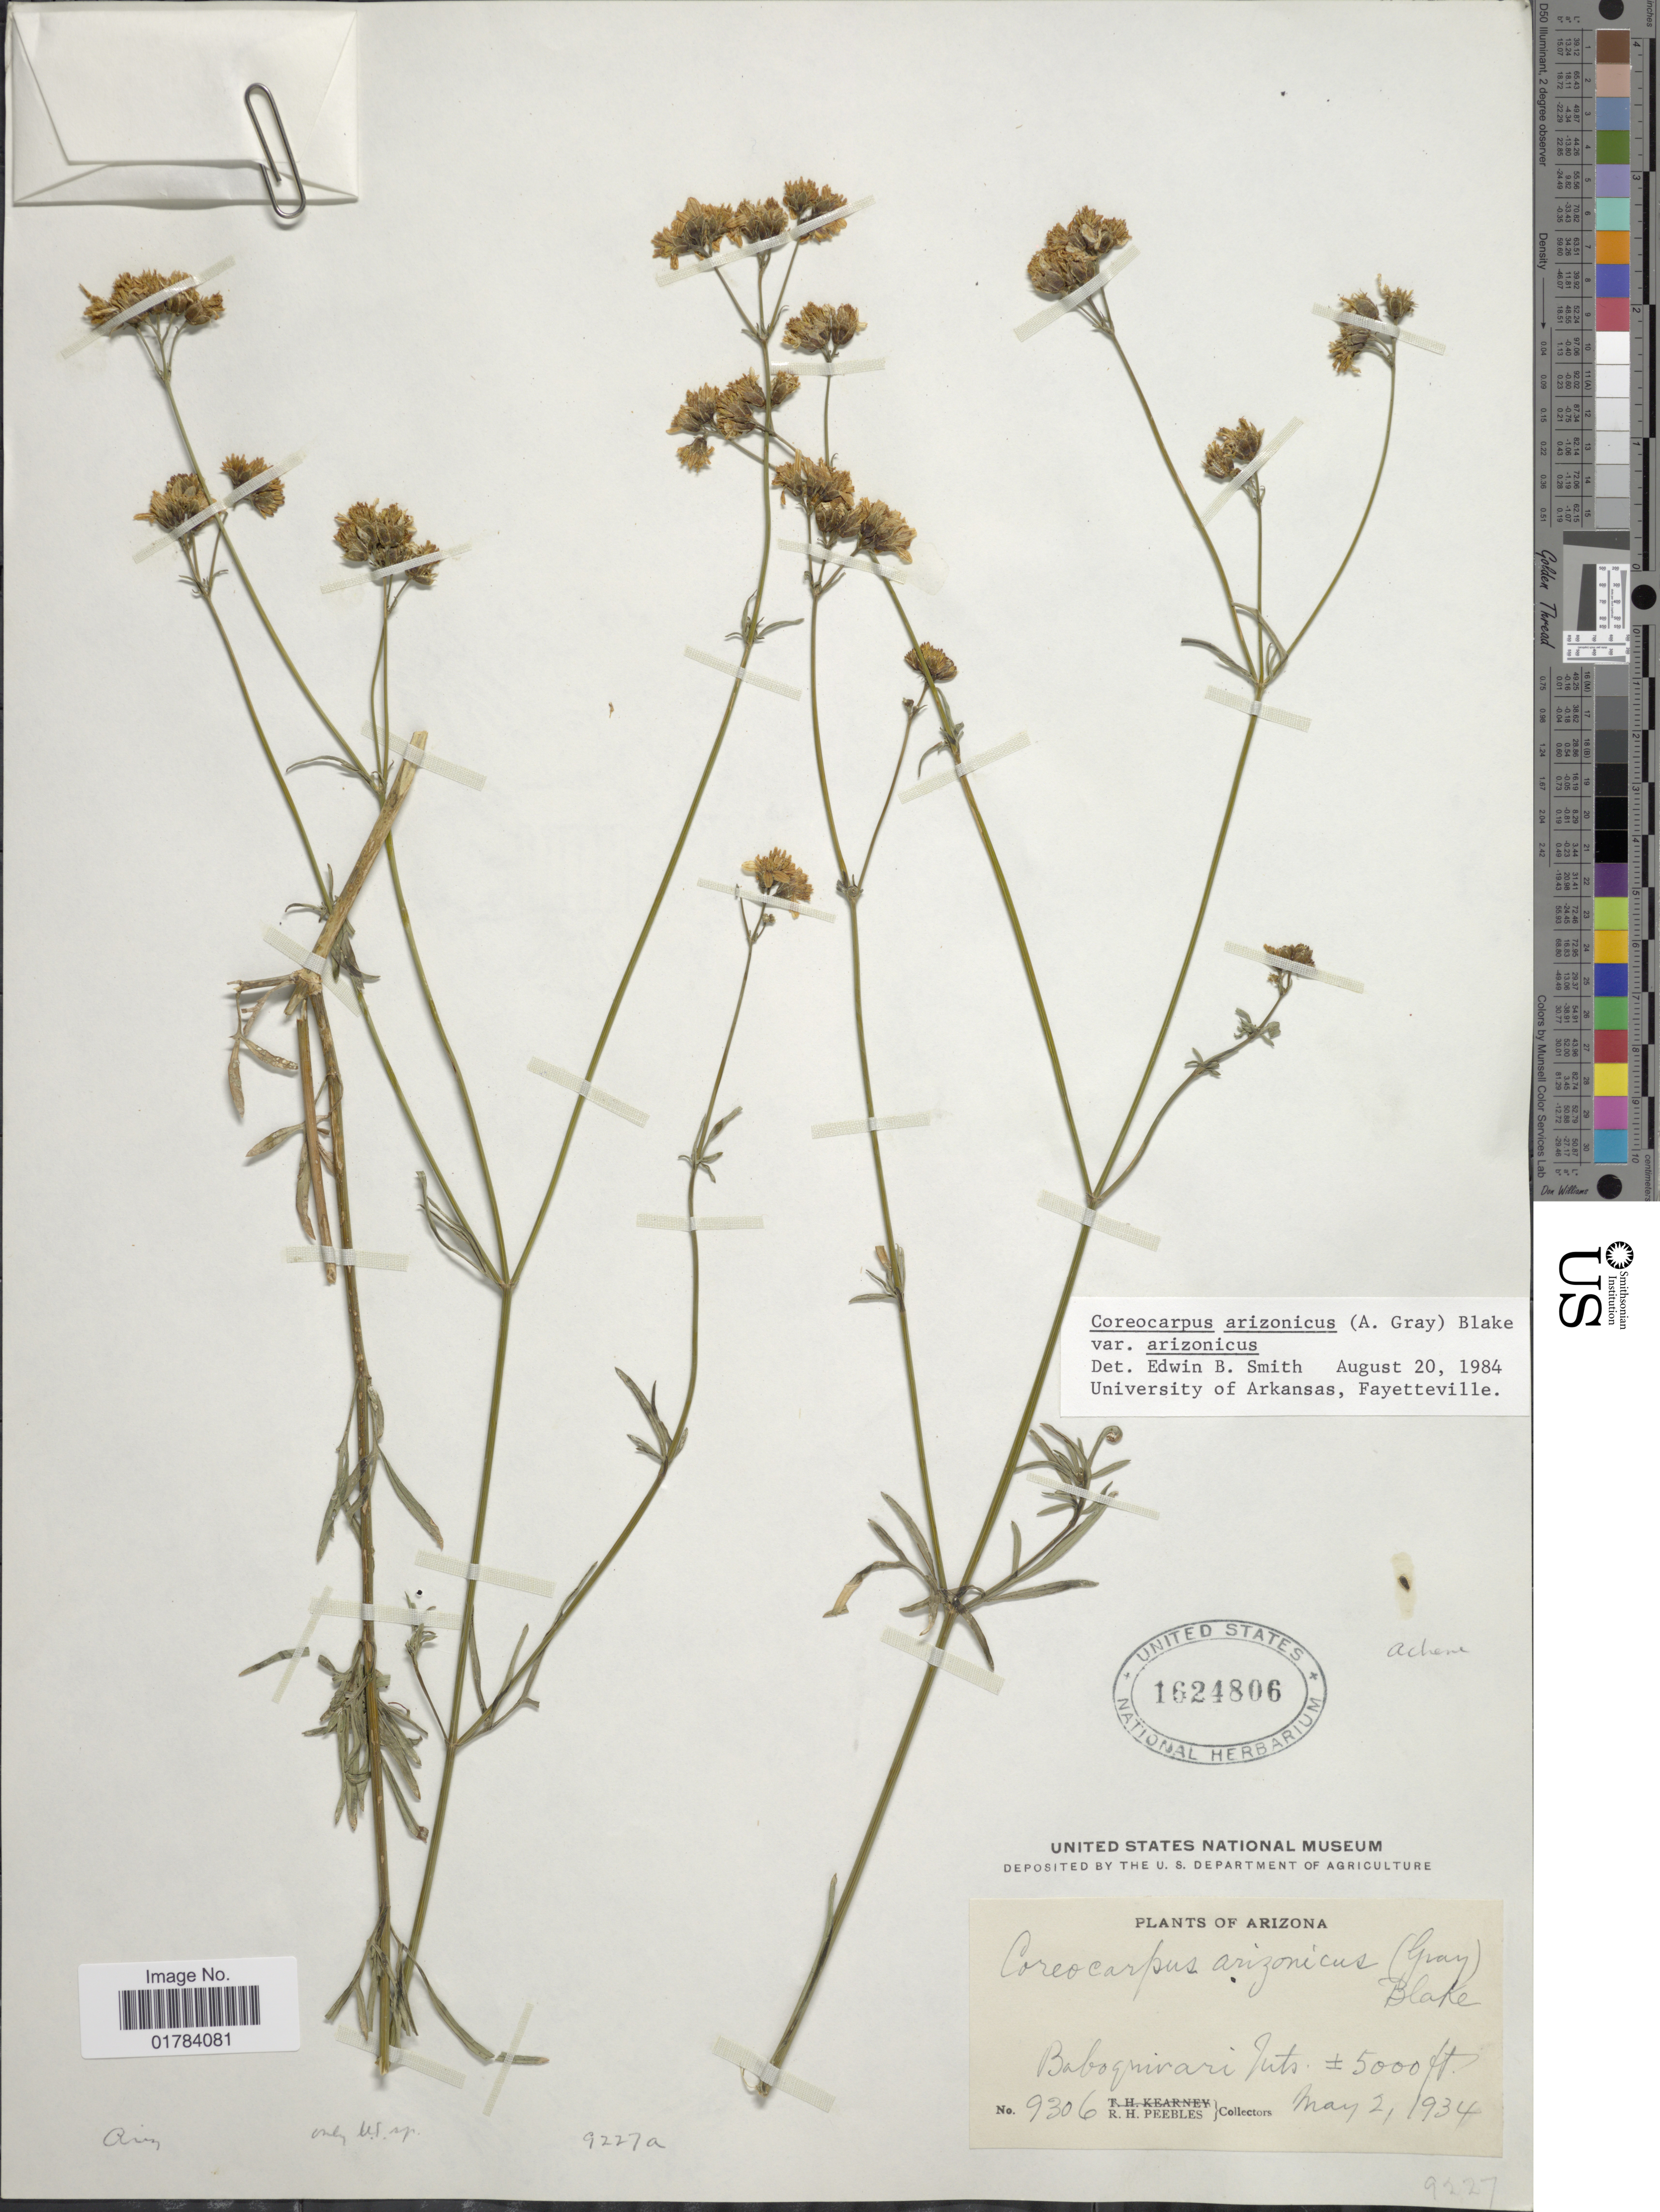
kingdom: Plantae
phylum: Tracheophyta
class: Magnoliopsida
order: Asterales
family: Asteraceae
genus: Coreocarpus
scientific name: Coreocarpus arizonicus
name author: (A. Gray) S.F. Blake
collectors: R. H. Peebles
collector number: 9306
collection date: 1934-05-02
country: United States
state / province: Arizona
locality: Baboquivari Mts.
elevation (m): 1524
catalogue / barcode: US 1624806